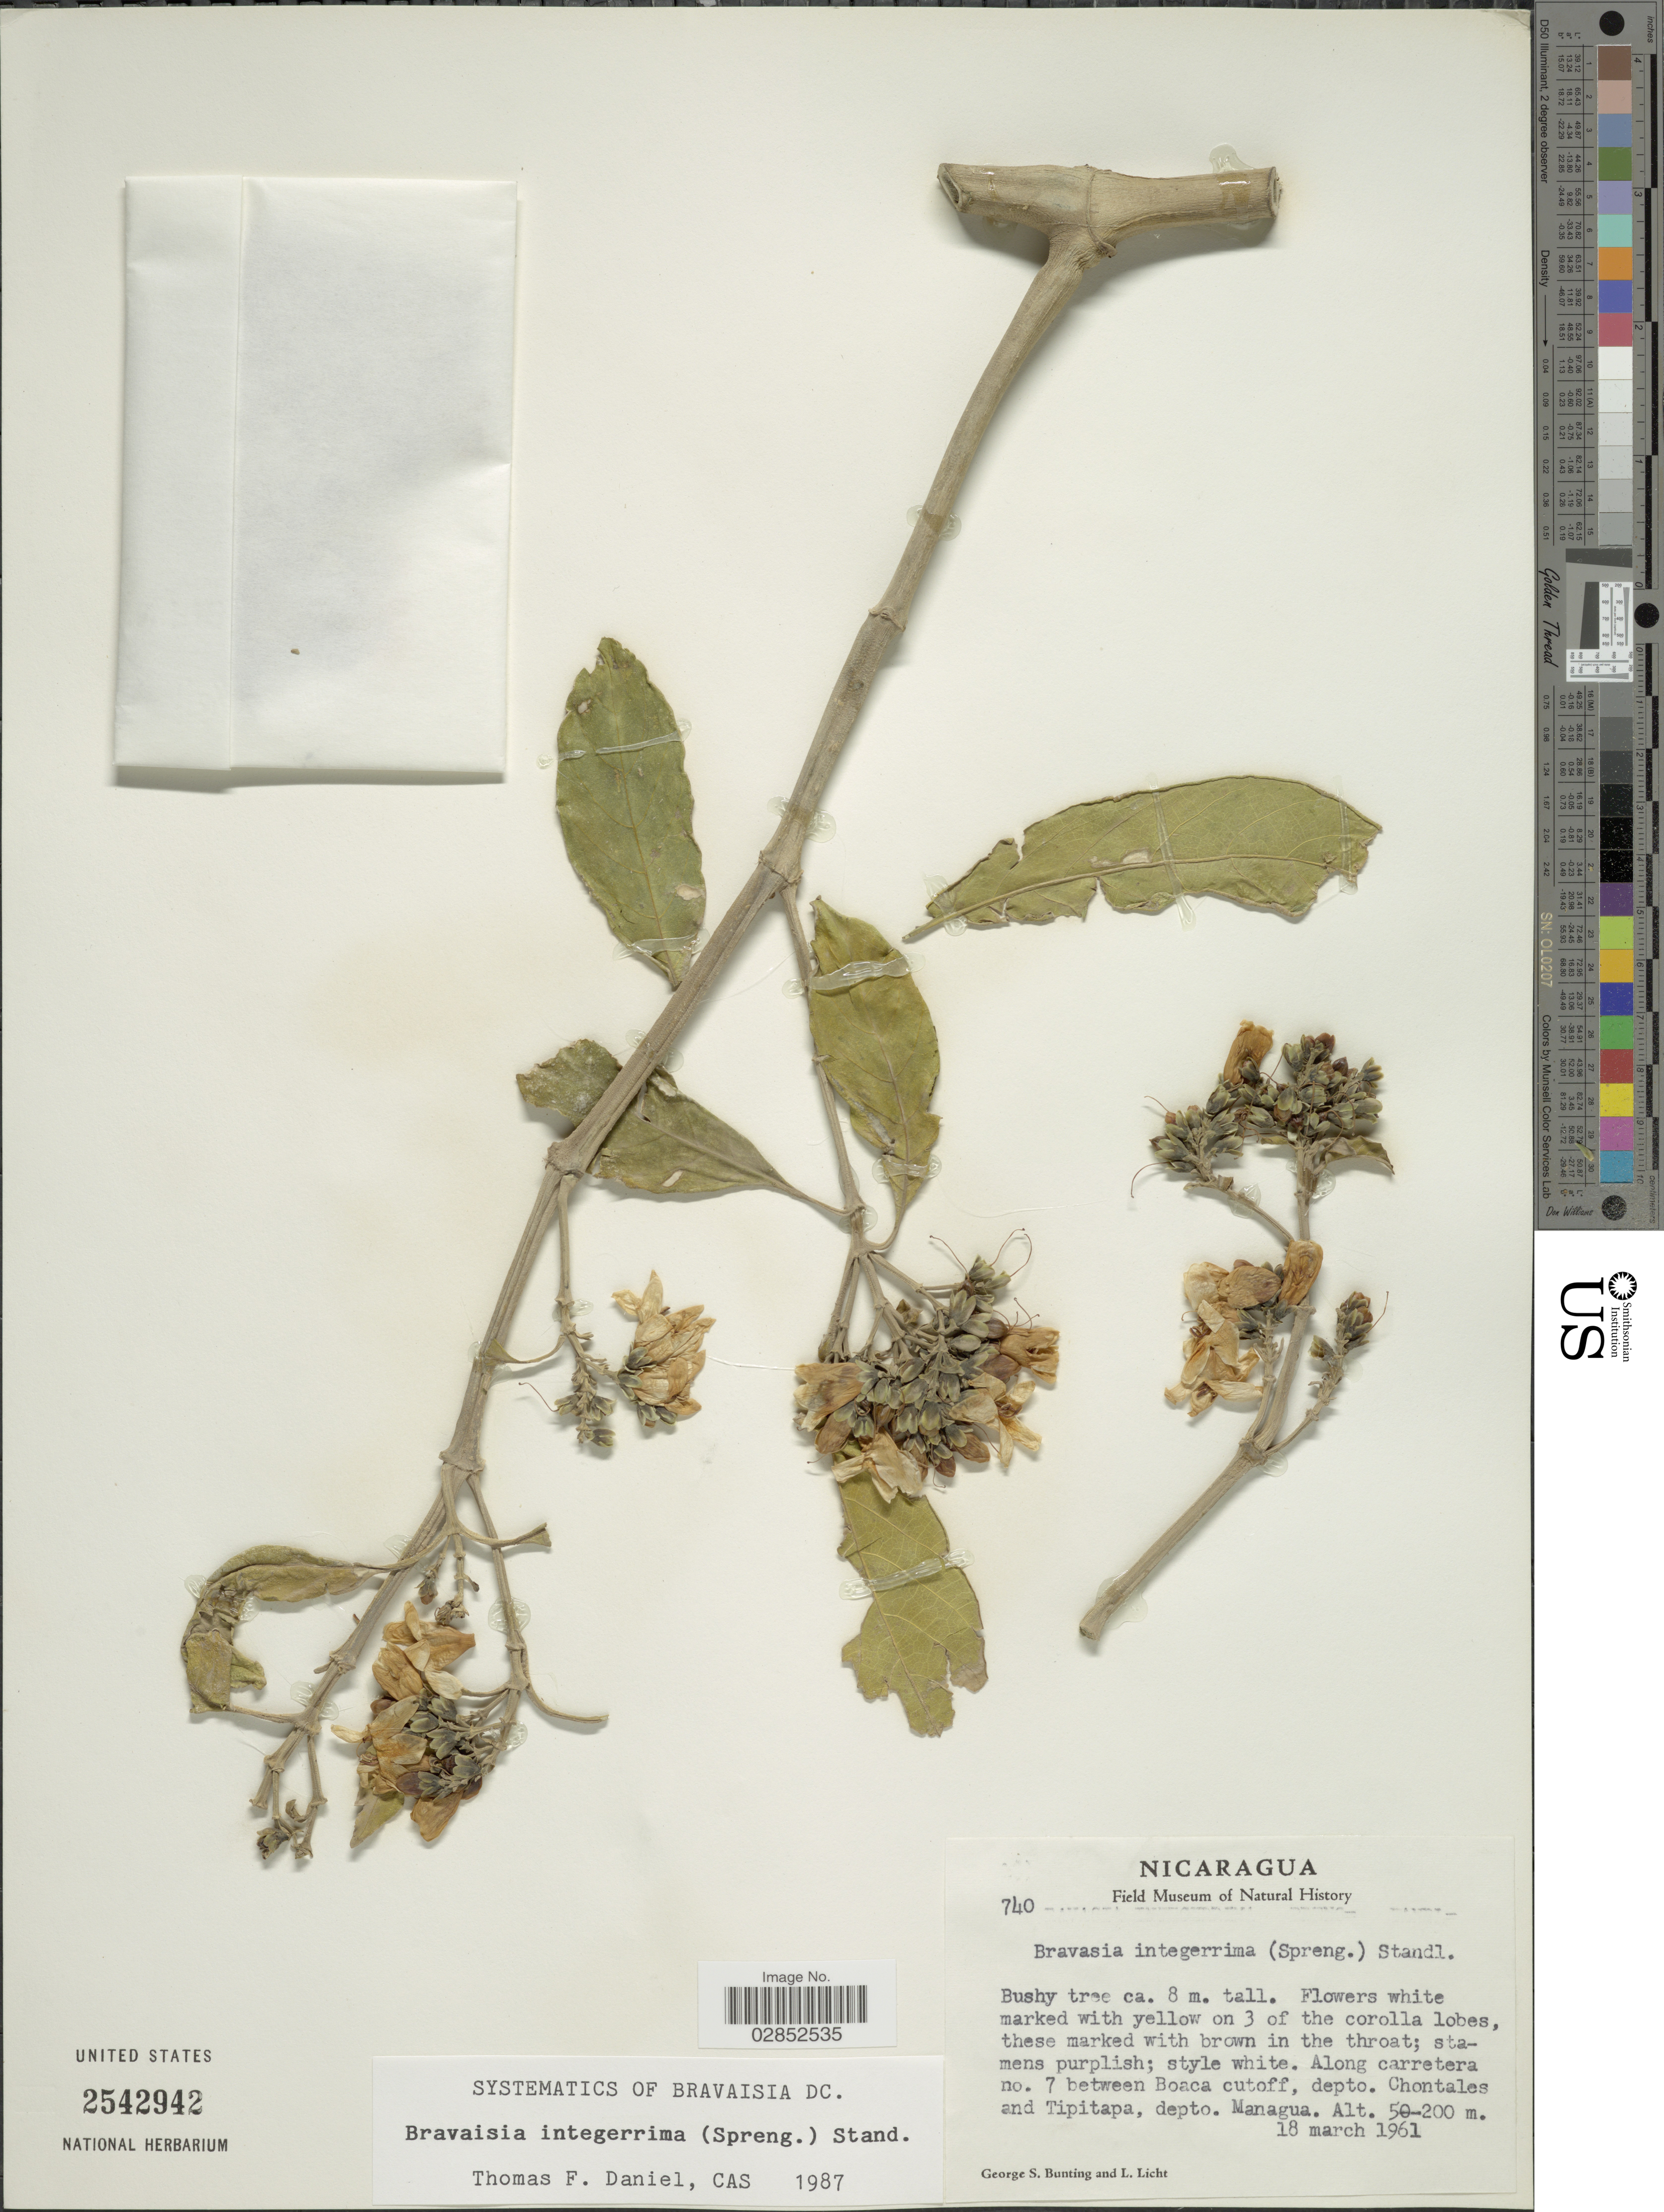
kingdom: Plantae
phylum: Tracheophyta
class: Magnoliopsida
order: Lamiales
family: Acanthaceae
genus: Bravaisia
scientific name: Bravaisia integerrima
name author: (Spreng.) Standl.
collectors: G. S. Bunting & L. Licht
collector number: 740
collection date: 1961-03-18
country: Nicaragua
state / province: Managua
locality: Along carretera no. 7 between Boaca cutoff, depto. Chontales and Tipitapa, depto. Managua.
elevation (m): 50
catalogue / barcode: US 2542942